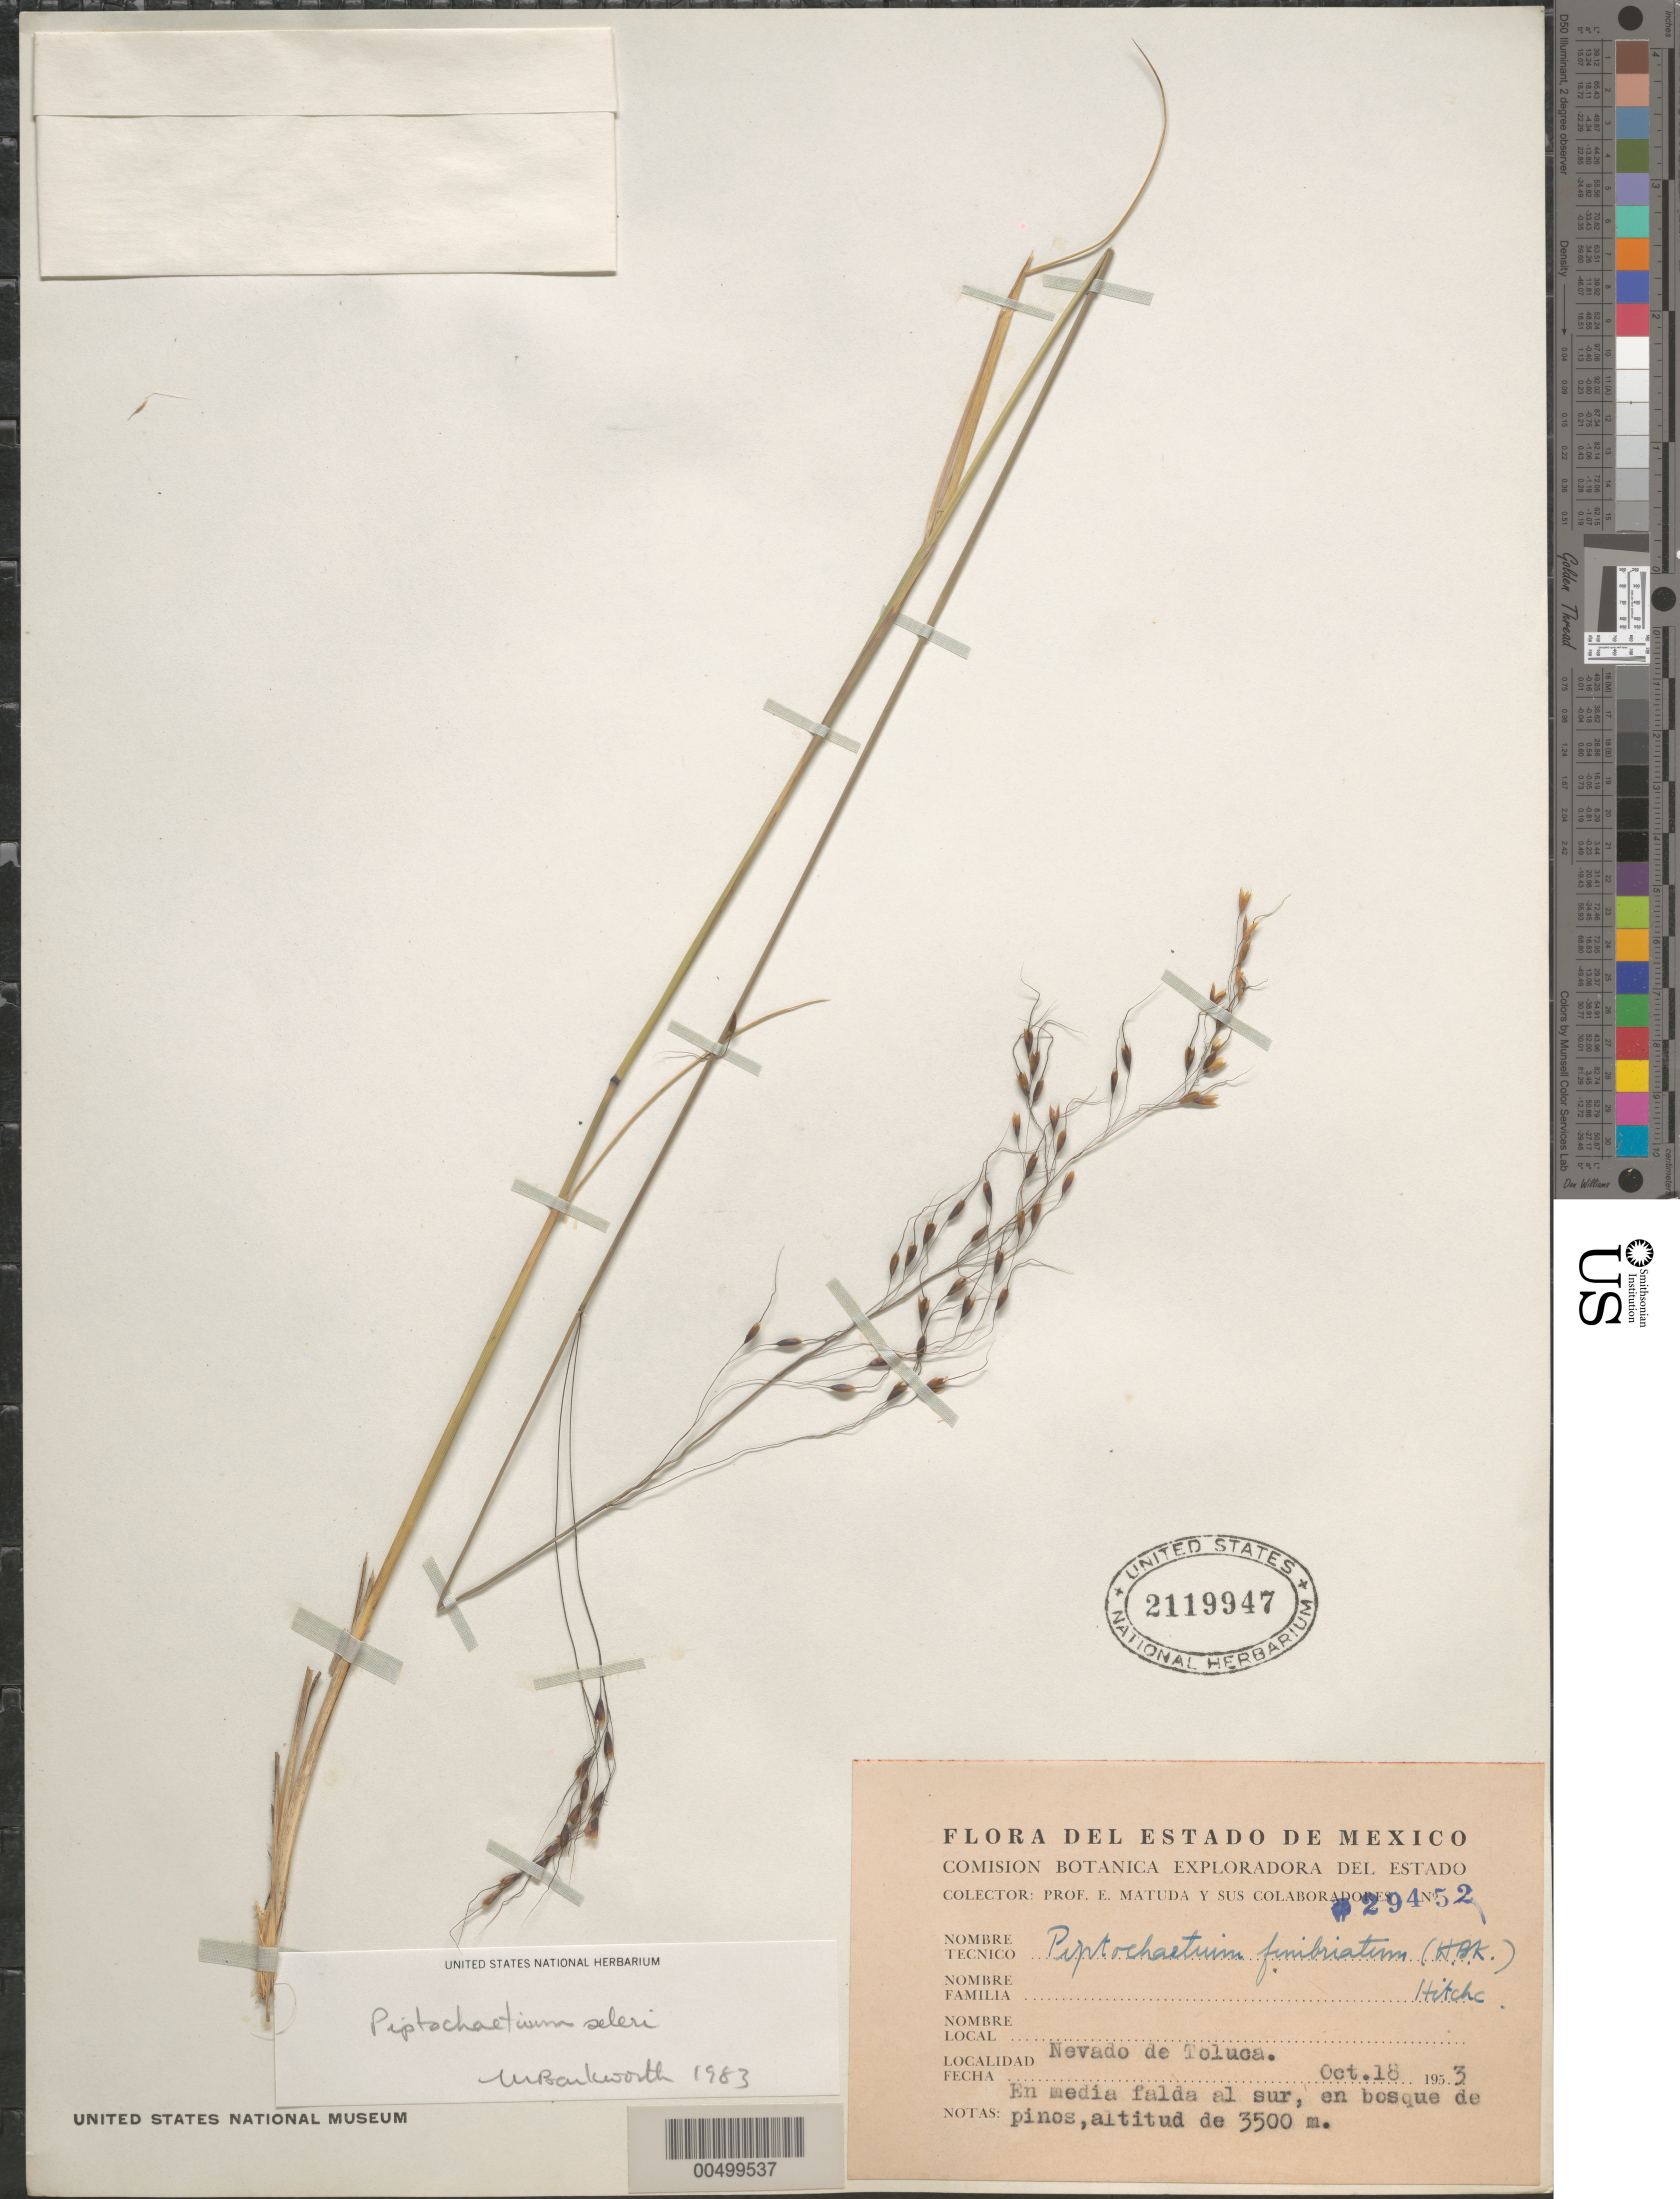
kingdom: Plantae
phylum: Tracheophyta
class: Liliopsida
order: Poales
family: Poaceae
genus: Piptochaetium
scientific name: Piptochaetium seleri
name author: (Pilg.) Henr.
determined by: Barkworth, M. E.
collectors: E. Matuda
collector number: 29452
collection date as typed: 18 Oct 1953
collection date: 1953-10-18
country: Mexico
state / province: México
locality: Nevado de Toluca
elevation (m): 3500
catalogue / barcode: US 2119947